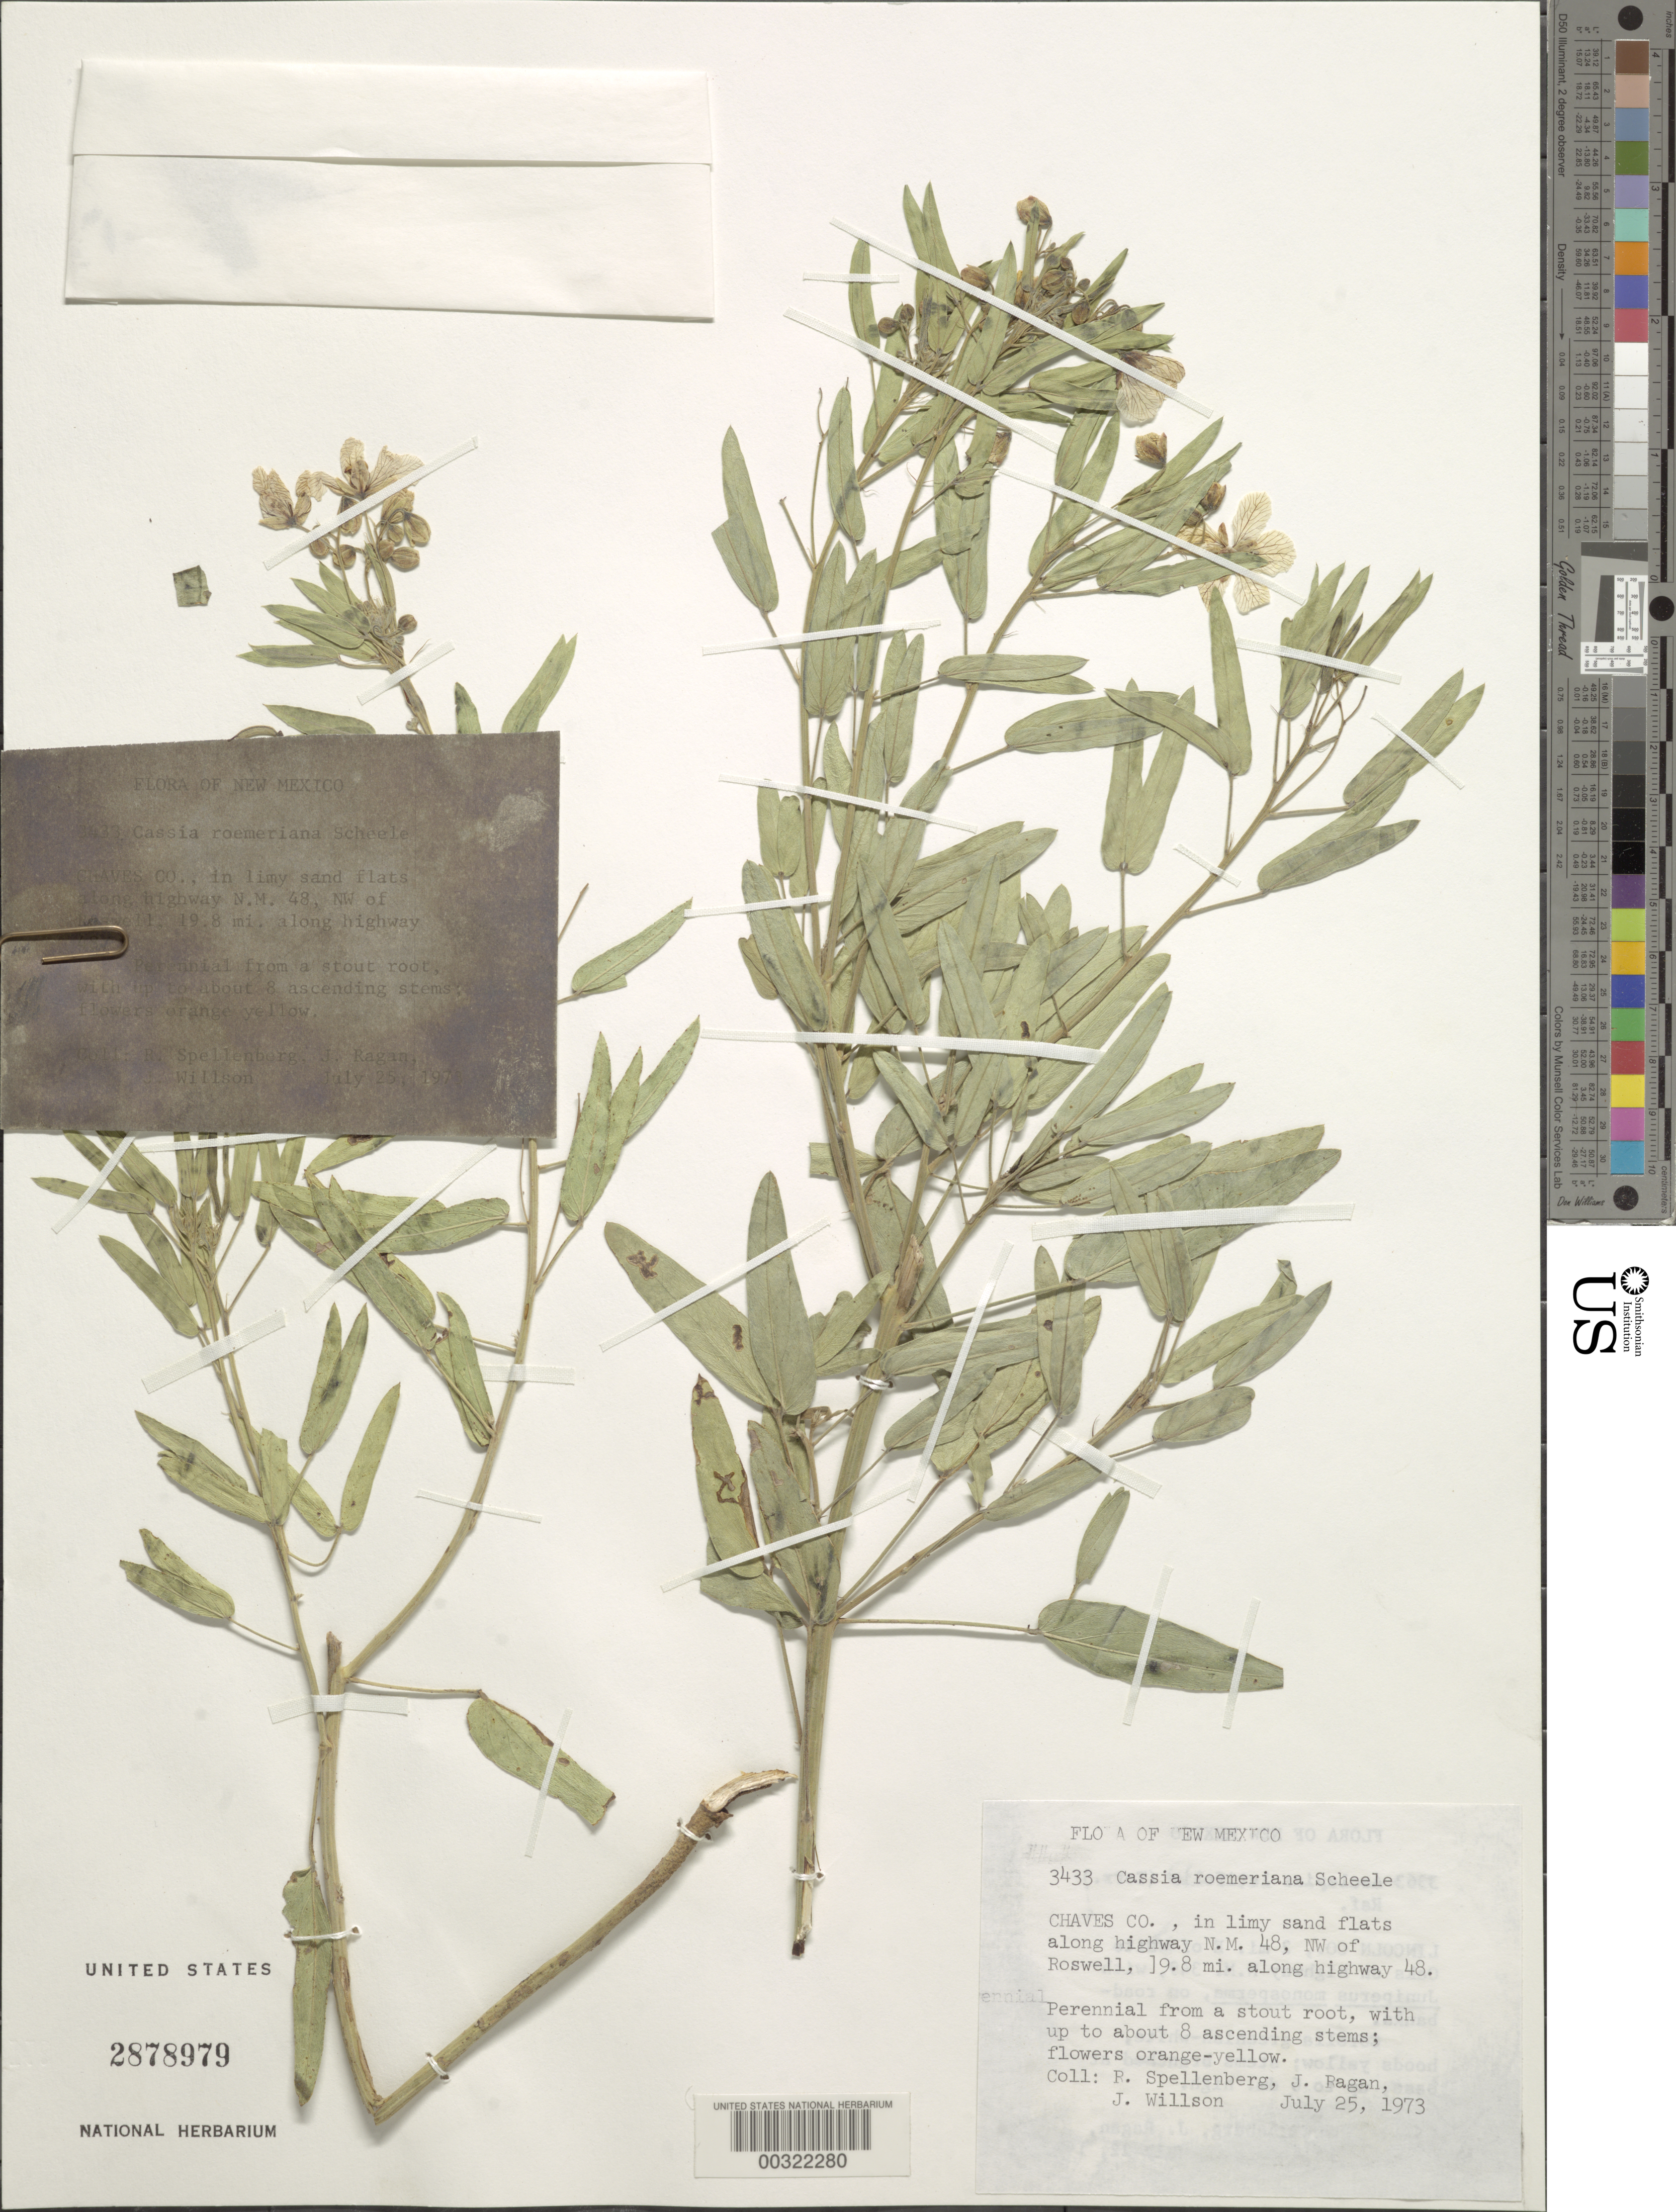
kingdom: Plantae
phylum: Tracheophyta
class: Magnoliopsida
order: Fabales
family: Fabaceae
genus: Senna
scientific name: Senna roemeriana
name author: (Scheele) H.S. Irwin & Barneby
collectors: R. W. Spellenberg, J. Ragan & J. Wilson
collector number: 3433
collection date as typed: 25 Jul 1973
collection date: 1973-07-25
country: United States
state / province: New Mexico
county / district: Chaves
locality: Along highway nm48, nw of roswell, 19.8 mi along highway 48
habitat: In limy sand flats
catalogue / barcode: US 2878979